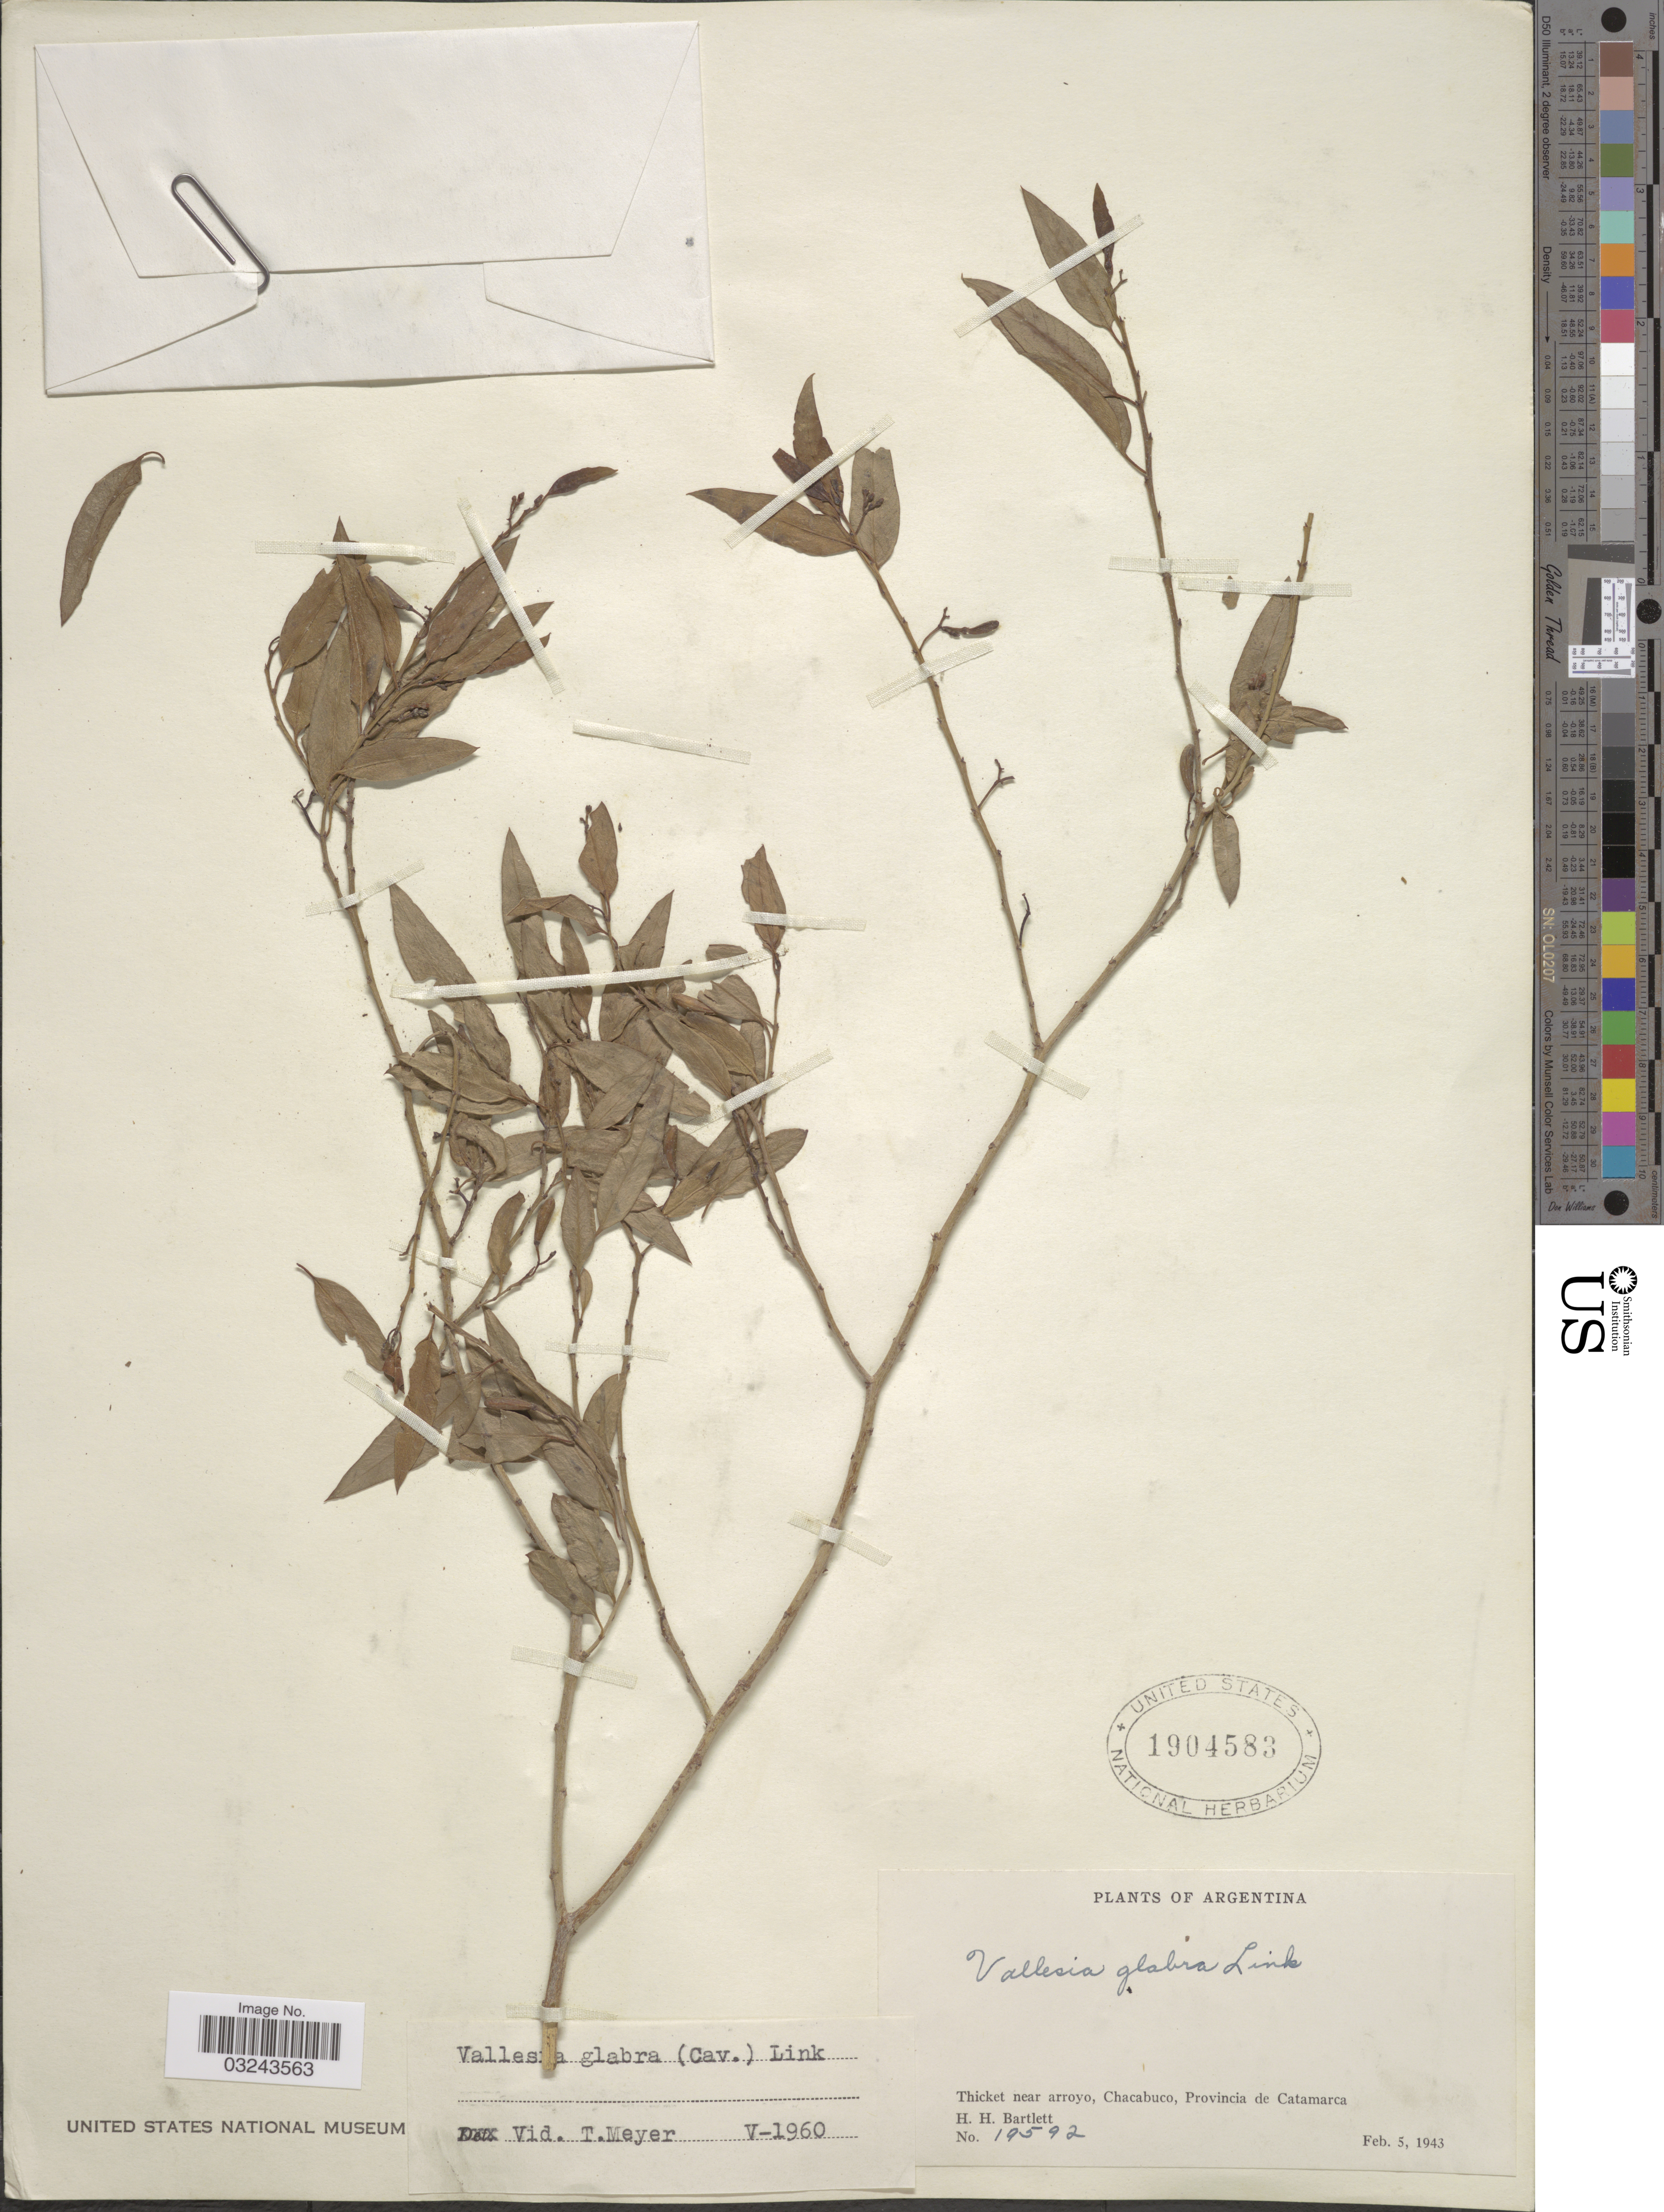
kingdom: Plantae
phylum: Tracheophyta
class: Magnoliopsida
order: Gentianales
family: Apocynaceae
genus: Vallesia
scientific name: Vallesia glabra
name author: (Cav.) Link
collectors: H. H. Bartlett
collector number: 19592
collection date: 1943-02-05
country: Argentina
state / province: Catamarca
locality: Thicket near arroyo, Chacabuco, Provincia de Catamarca.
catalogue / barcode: US 1904583